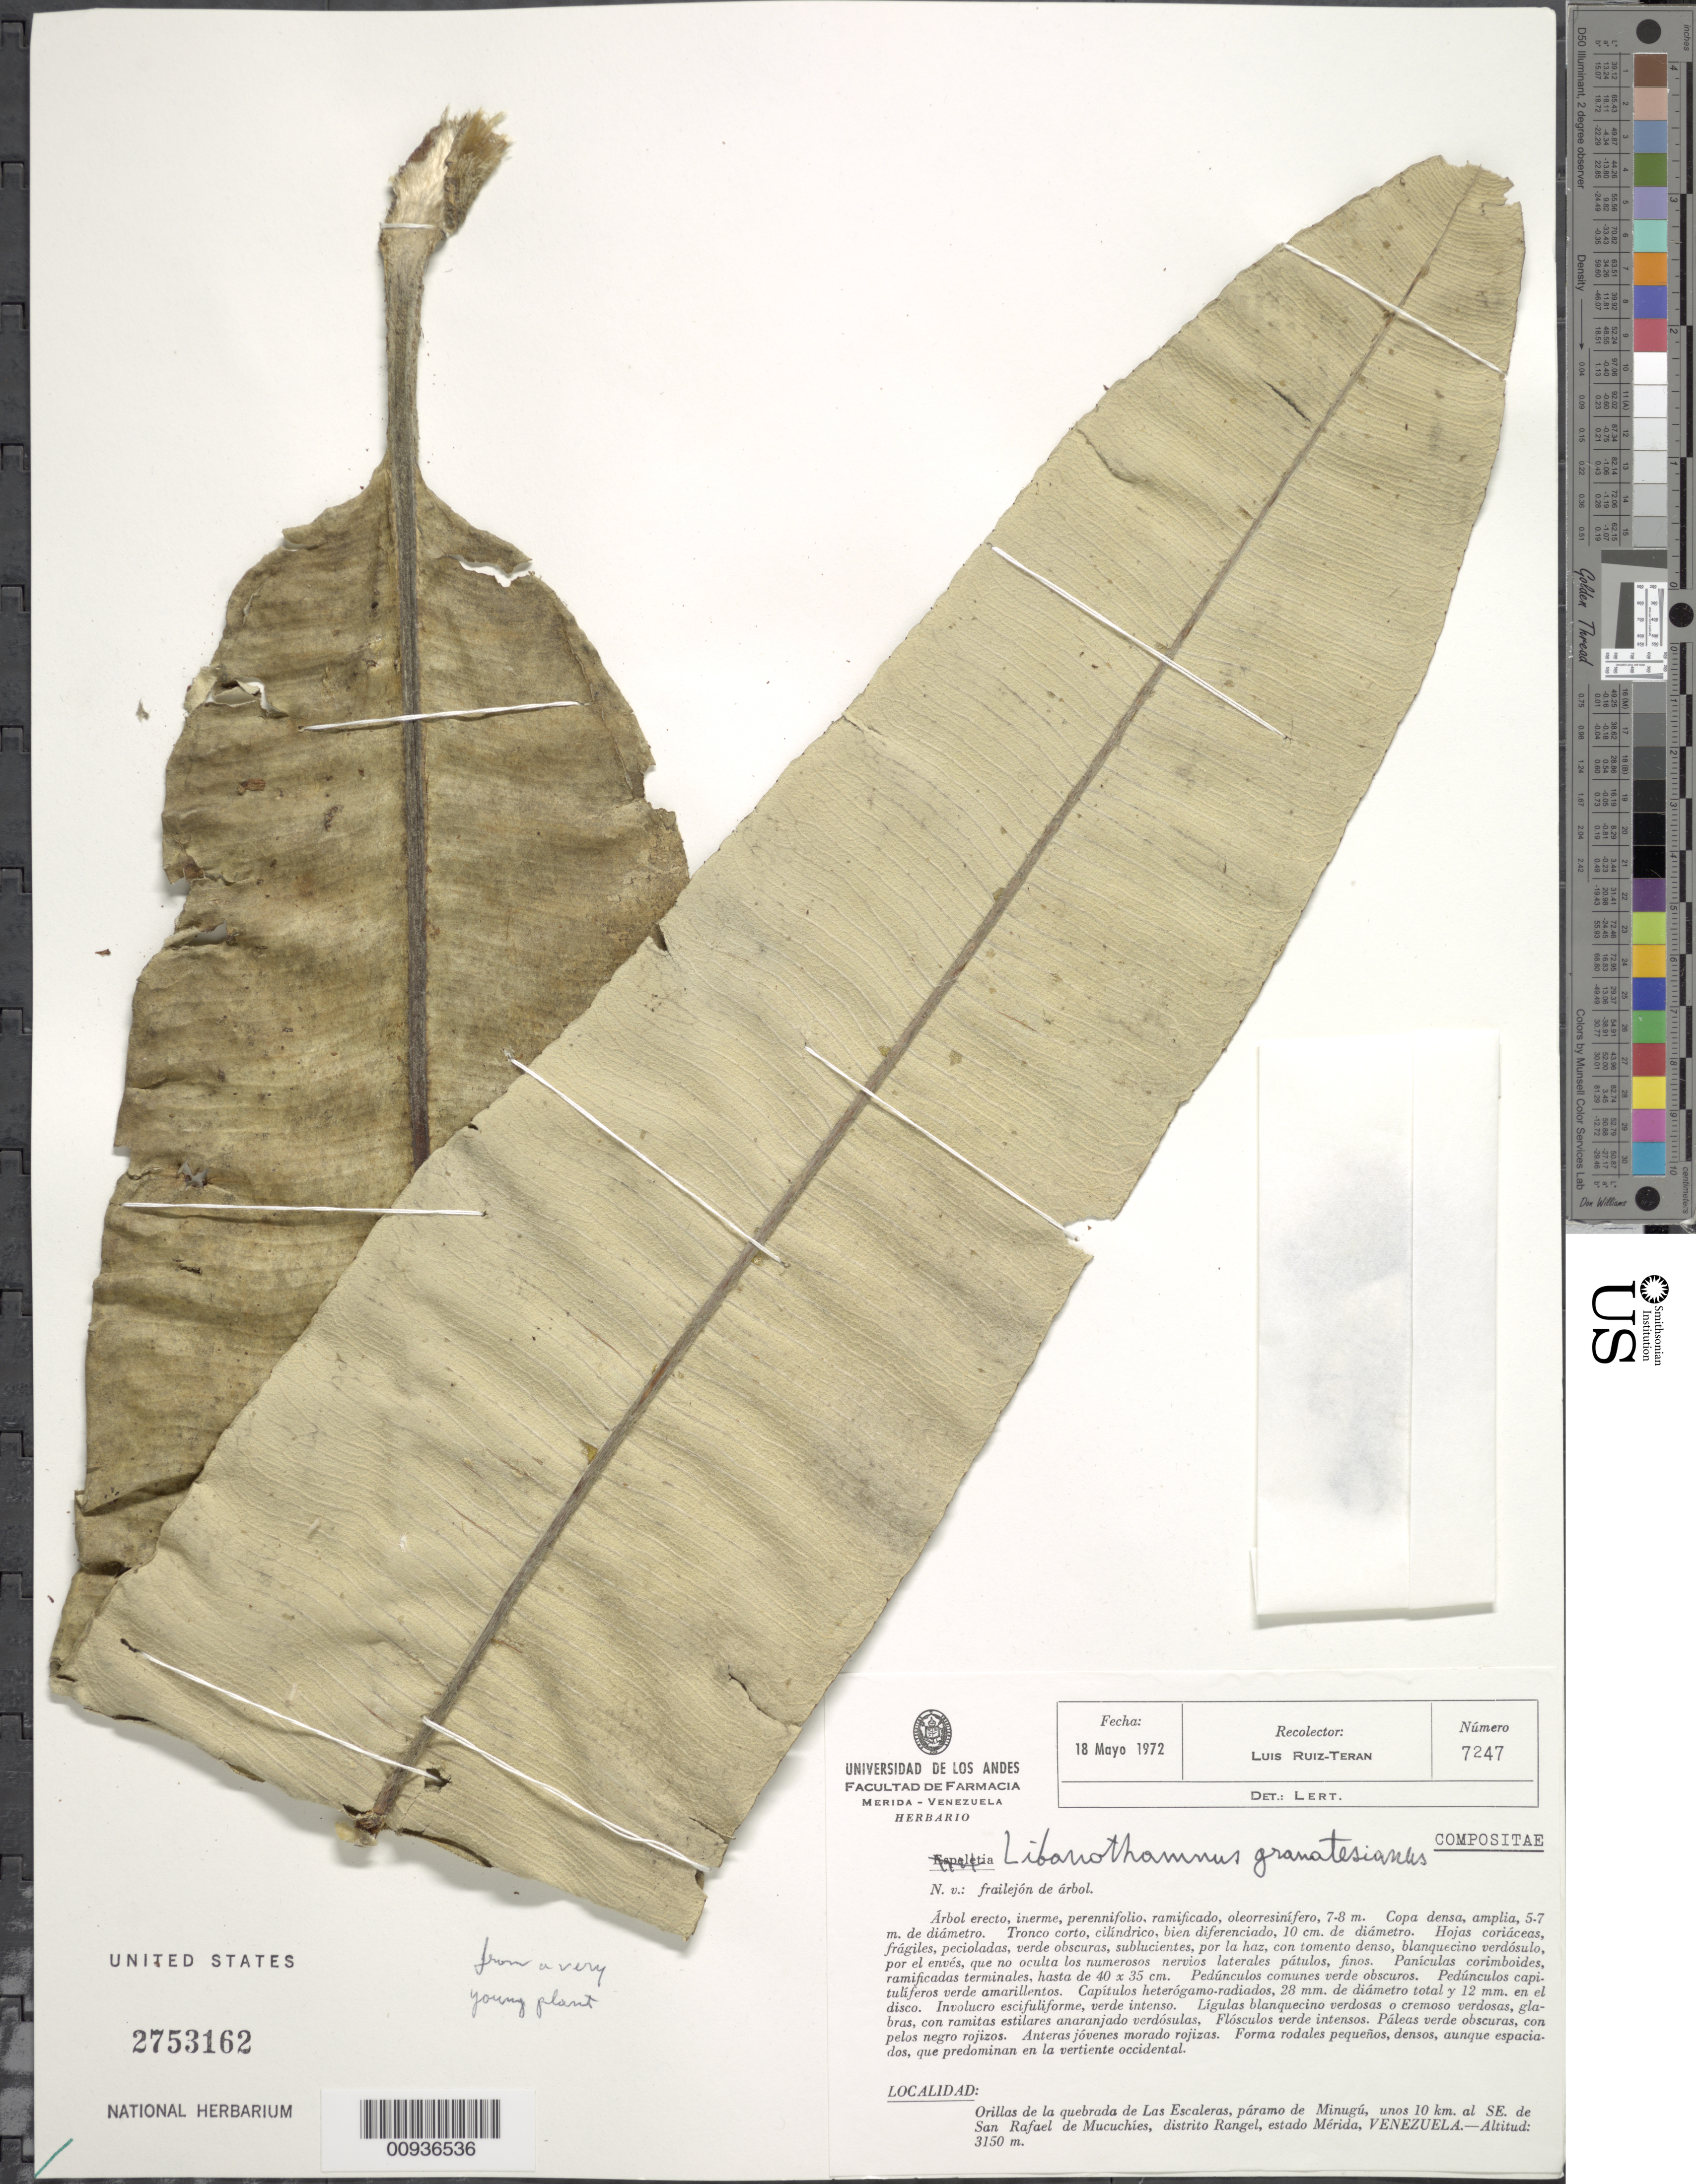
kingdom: Plantae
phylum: Tracheophyta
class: Magnoliopsida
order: Asterales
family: Asteraceae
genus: Libanothamnus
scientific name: Libanothamnus banksiifolius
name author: (Sch. Bip. & Ettingsh.) Cuatrec.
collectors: L. Teran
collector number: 7247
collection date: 1972-05-18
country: Venezuela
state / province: Mérida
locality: Orillas de la quebrada de Las Escaleras, paramo de Minugu, unos 10 km al SE de San Rafael de Mucuchies, distrito Rangel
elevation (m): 3150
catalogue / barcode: US 2753162